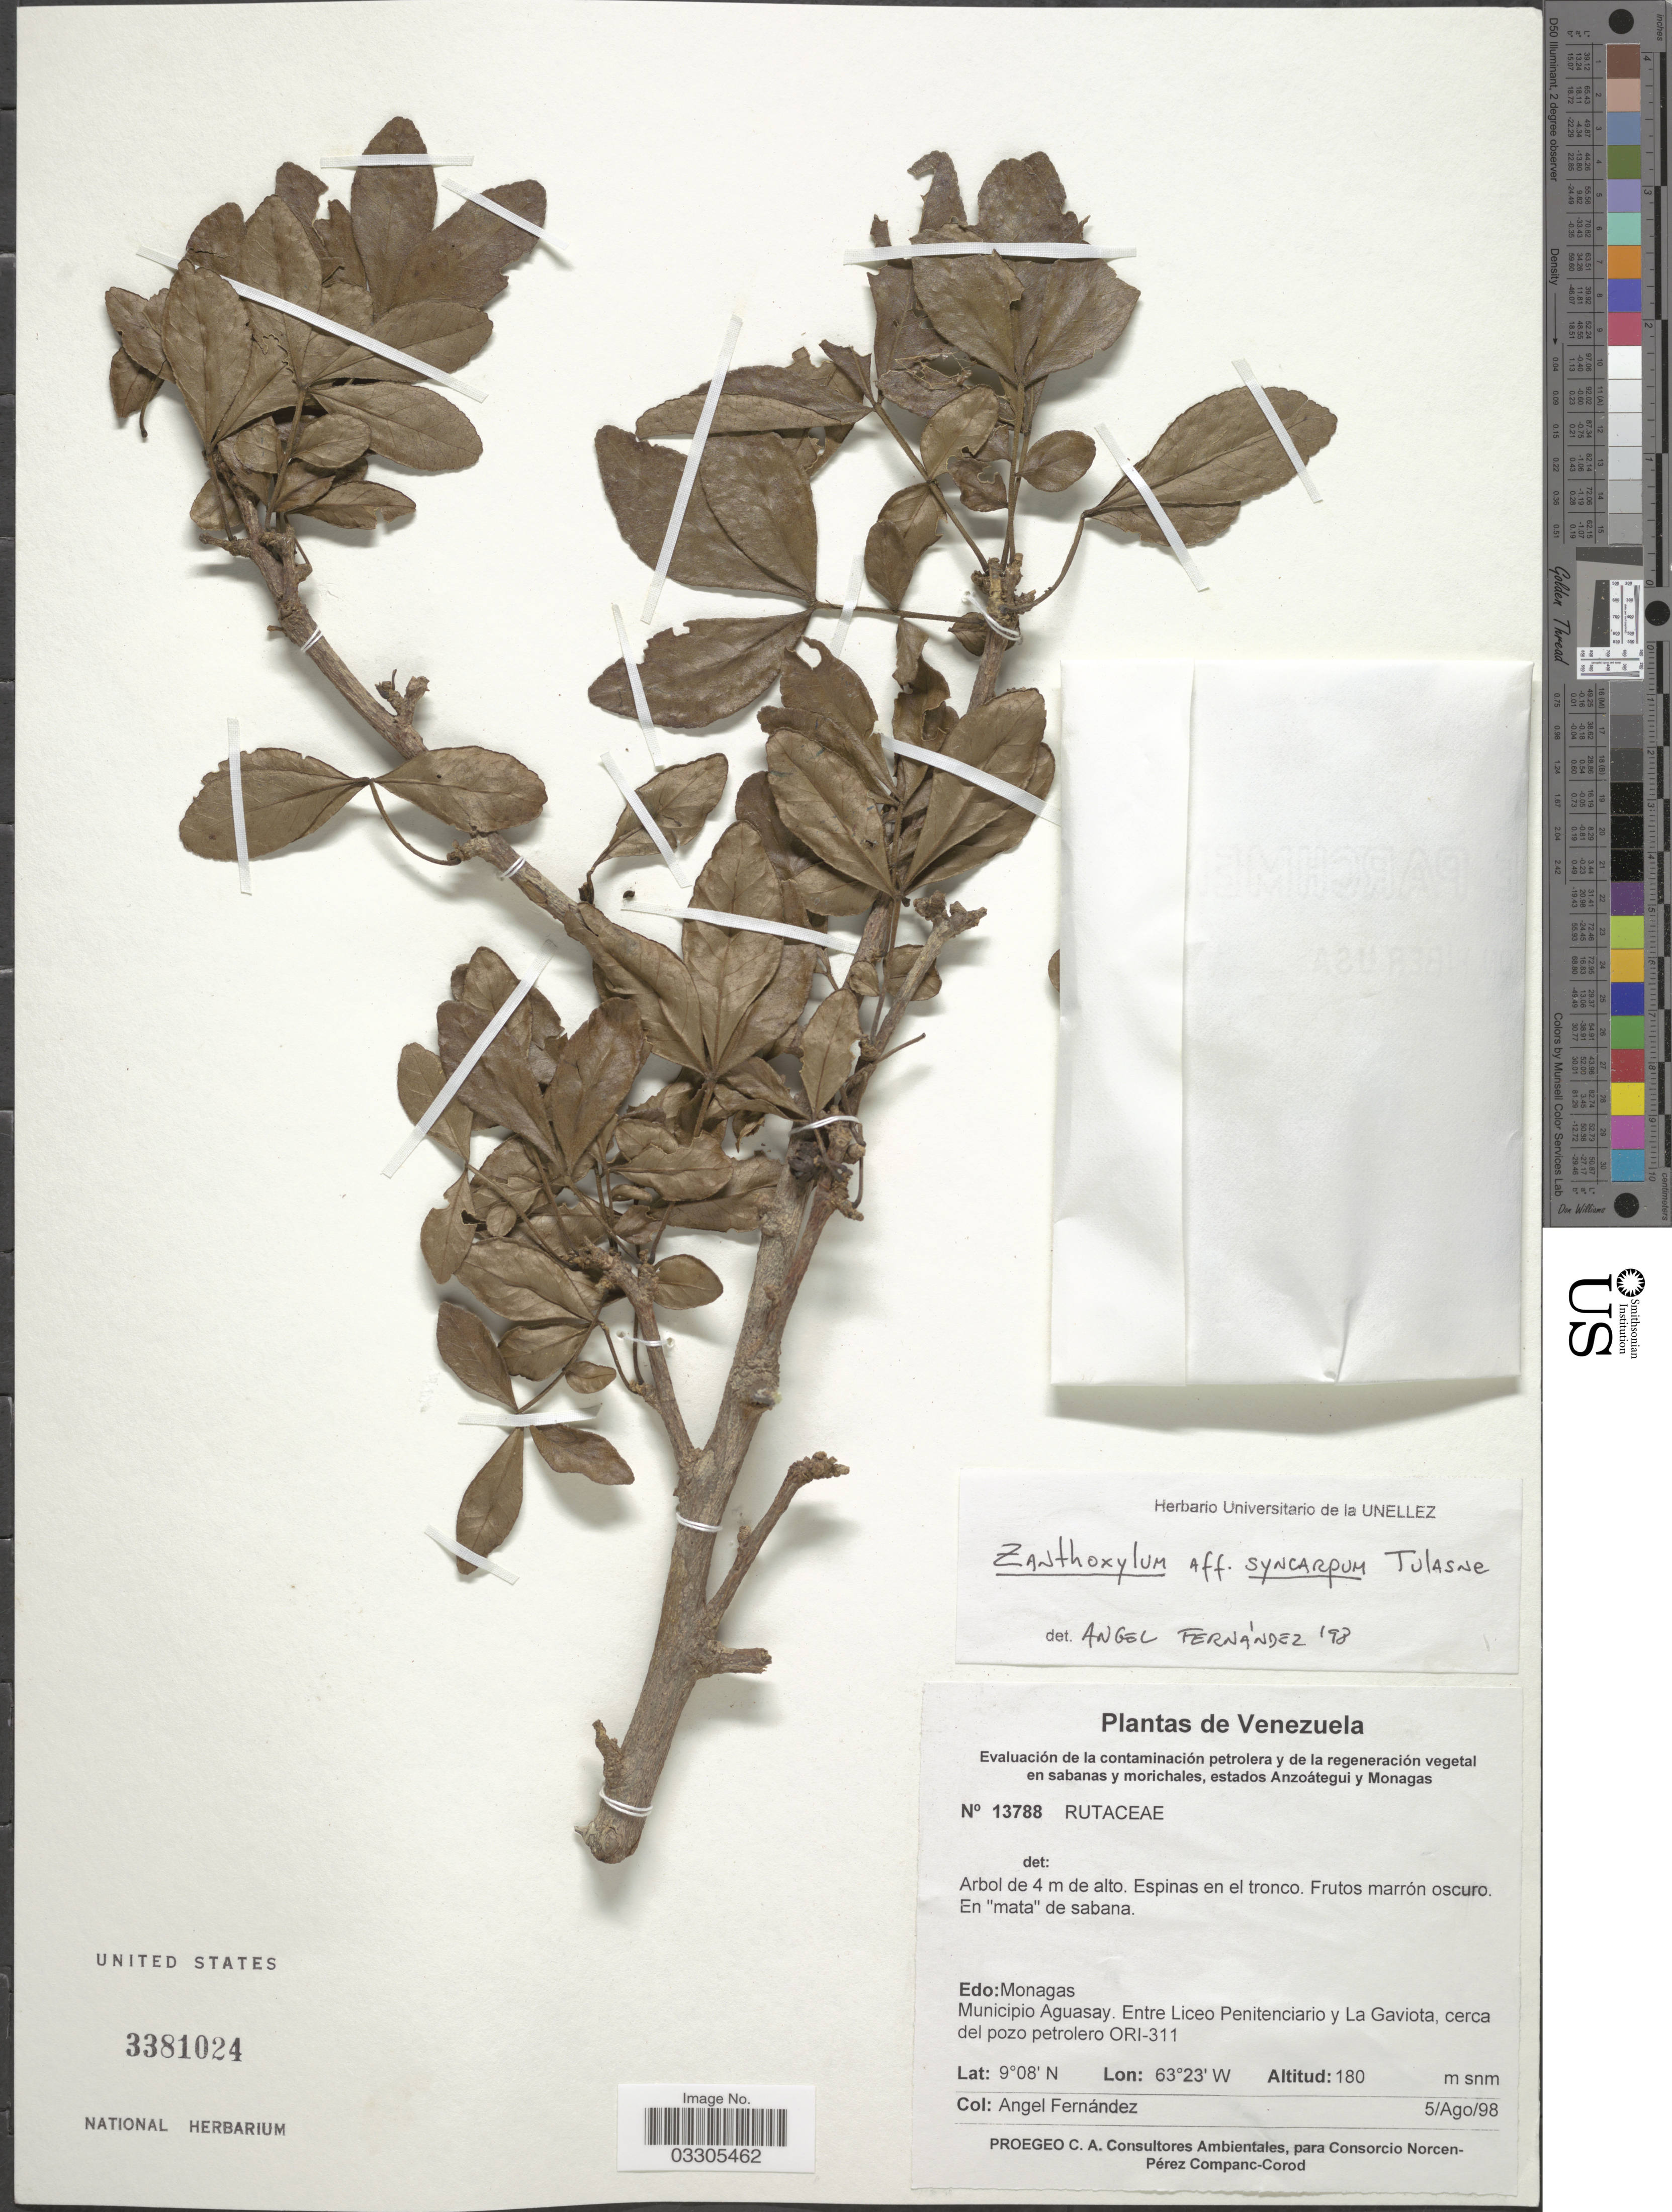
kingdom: Plantae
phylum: Tracheophyta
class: Magnoliopsida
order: Sapindales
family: Rutaceae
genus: Zanthoxylum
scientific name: Zanthoxylum syncarpum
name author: Tul.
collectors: Á. Fernández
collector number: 13788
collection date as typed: Transcribed d/m/y: 5/8/98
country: Venezuela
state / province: Monagas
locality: Municipio Aguasay. Entre Liceo Penitenciario y La Gaviota, cerca del pozo petrolero ORI-311.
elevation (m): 180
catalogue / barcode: US 3381024